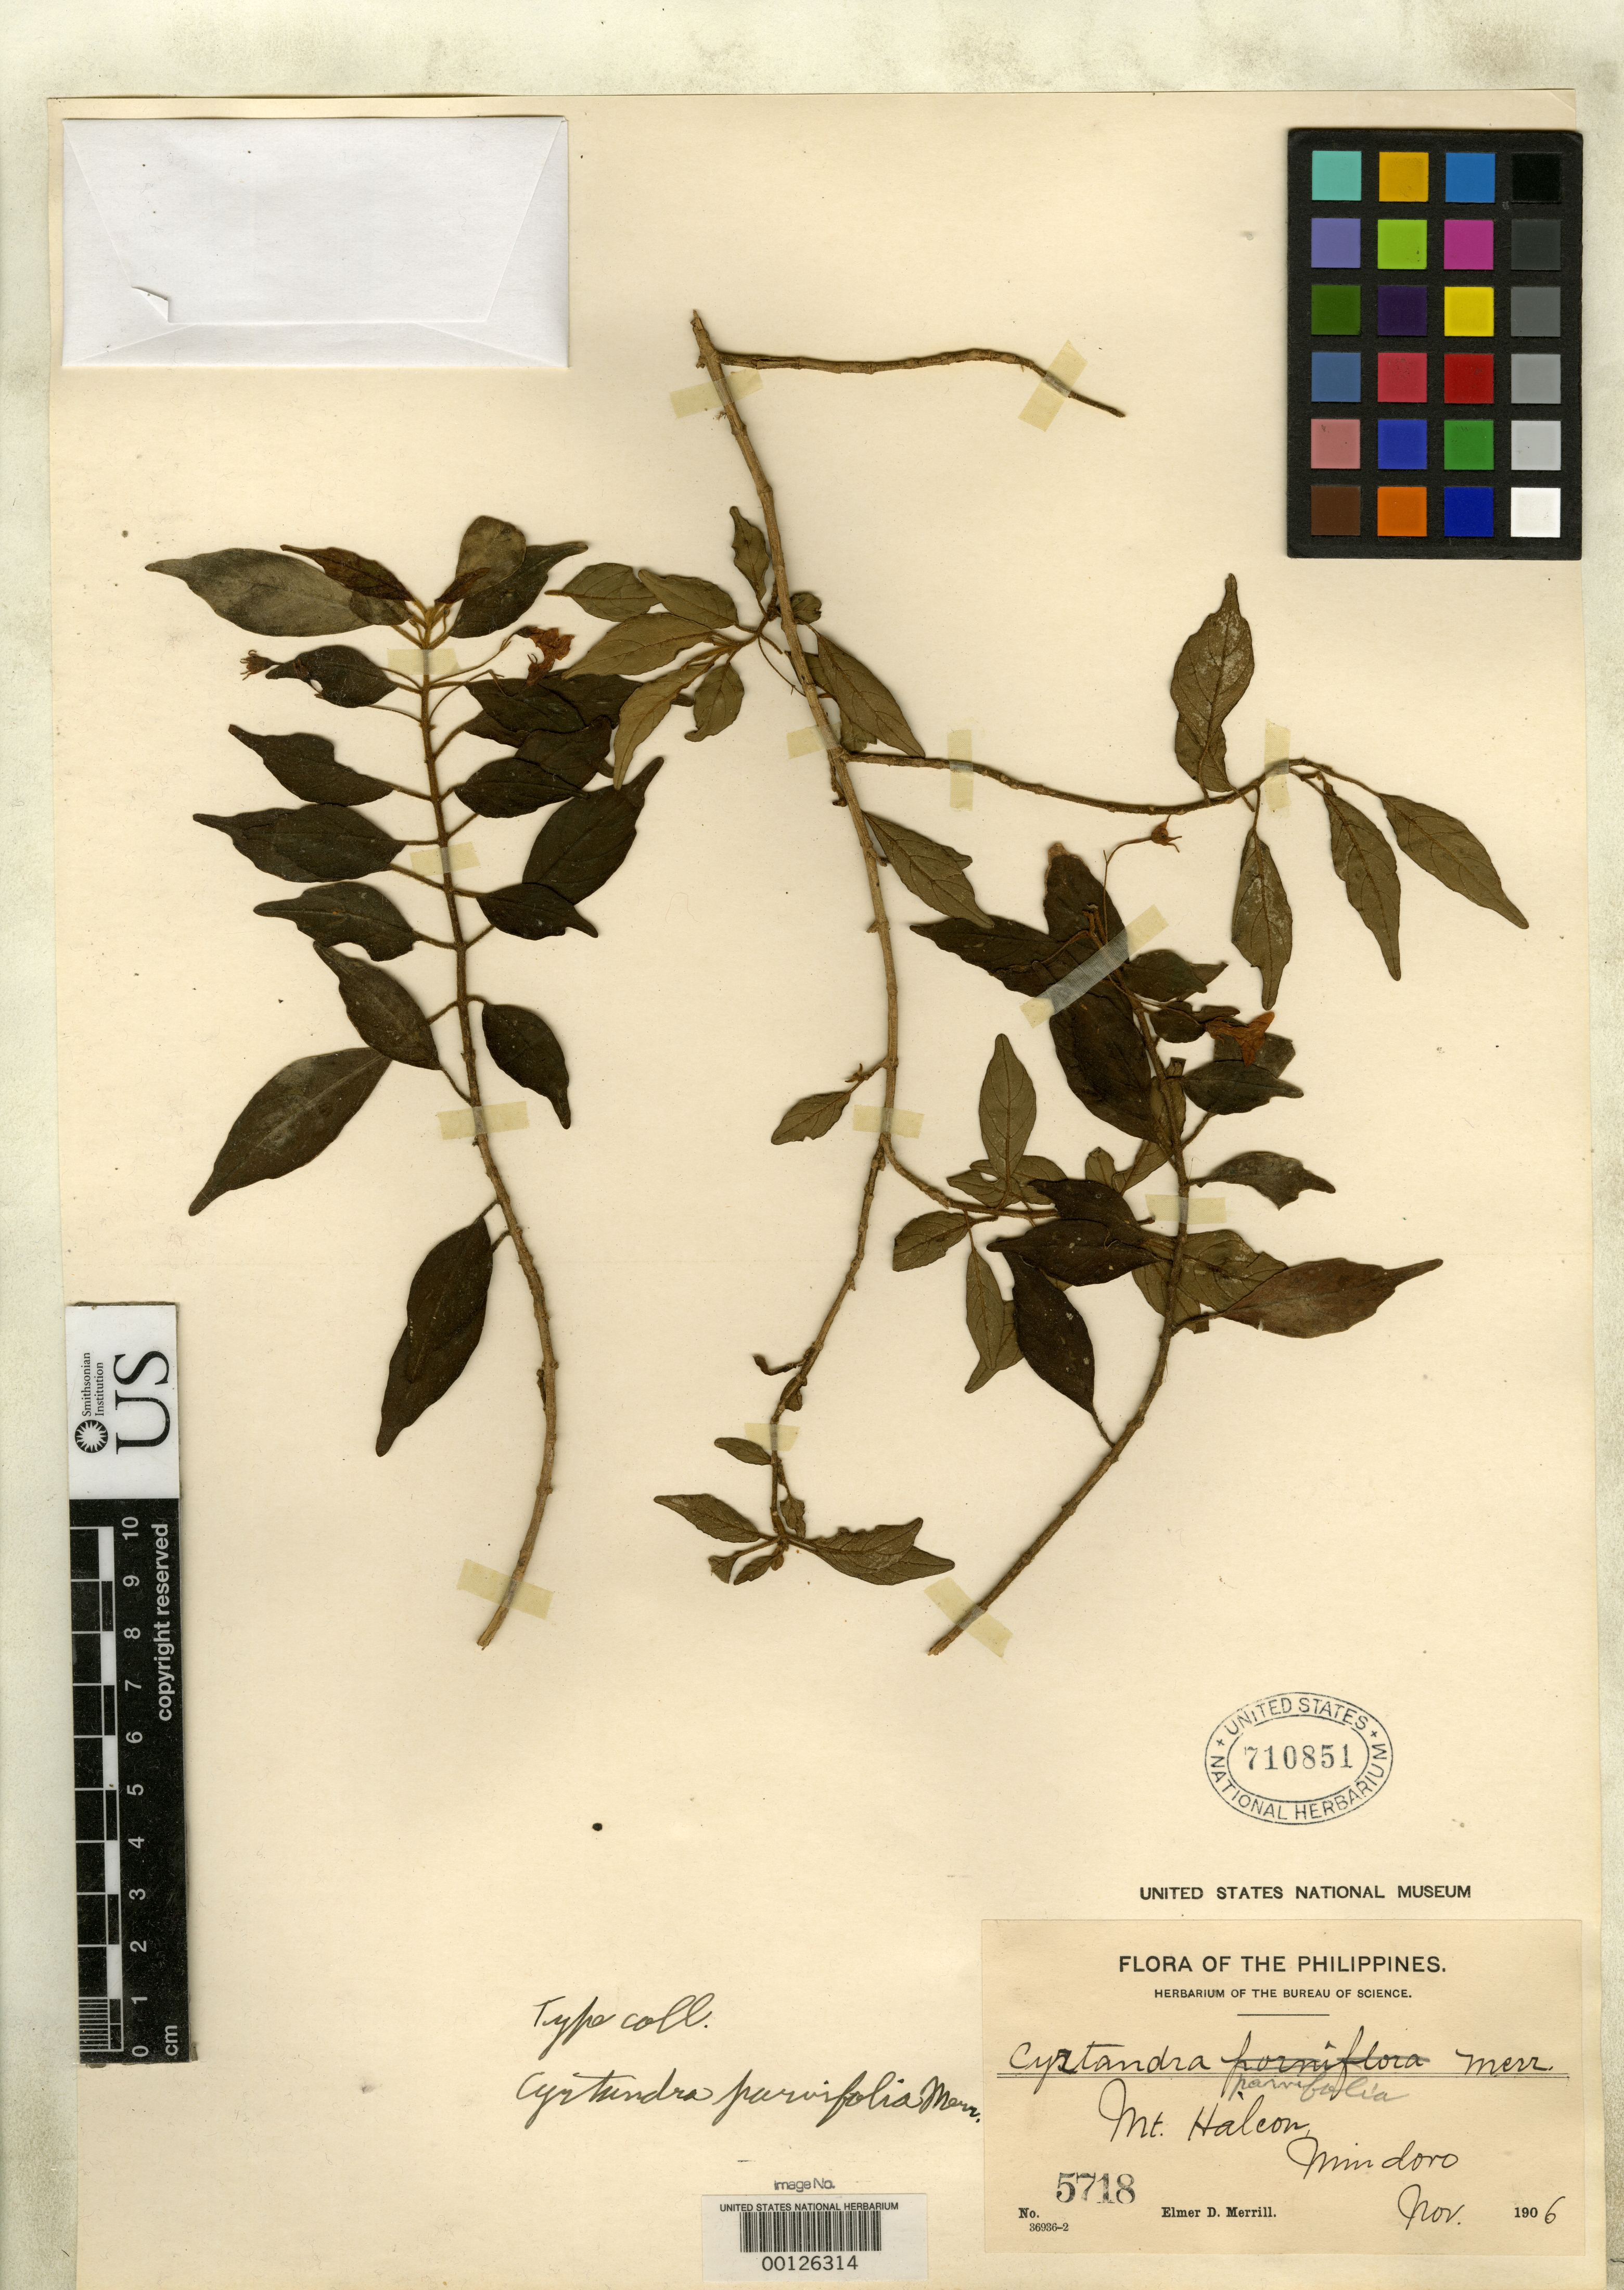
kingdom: Plantae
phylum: Tracheophyta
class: Magnoliopsida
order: Lamiales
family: Gesneriaceae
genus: Cyrtandra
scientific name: Cyrtandra parvifolia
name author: Merr.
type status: Isolectotype; Type Collection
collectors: E. D. Merrill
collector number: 5718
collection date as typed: Nov 1906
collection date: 1906-11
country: Philippines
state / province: Mimaropa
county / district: Mindoro Oriental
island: Mindoro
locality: Mt. Halcon, Mindoro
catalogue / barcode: US 710851